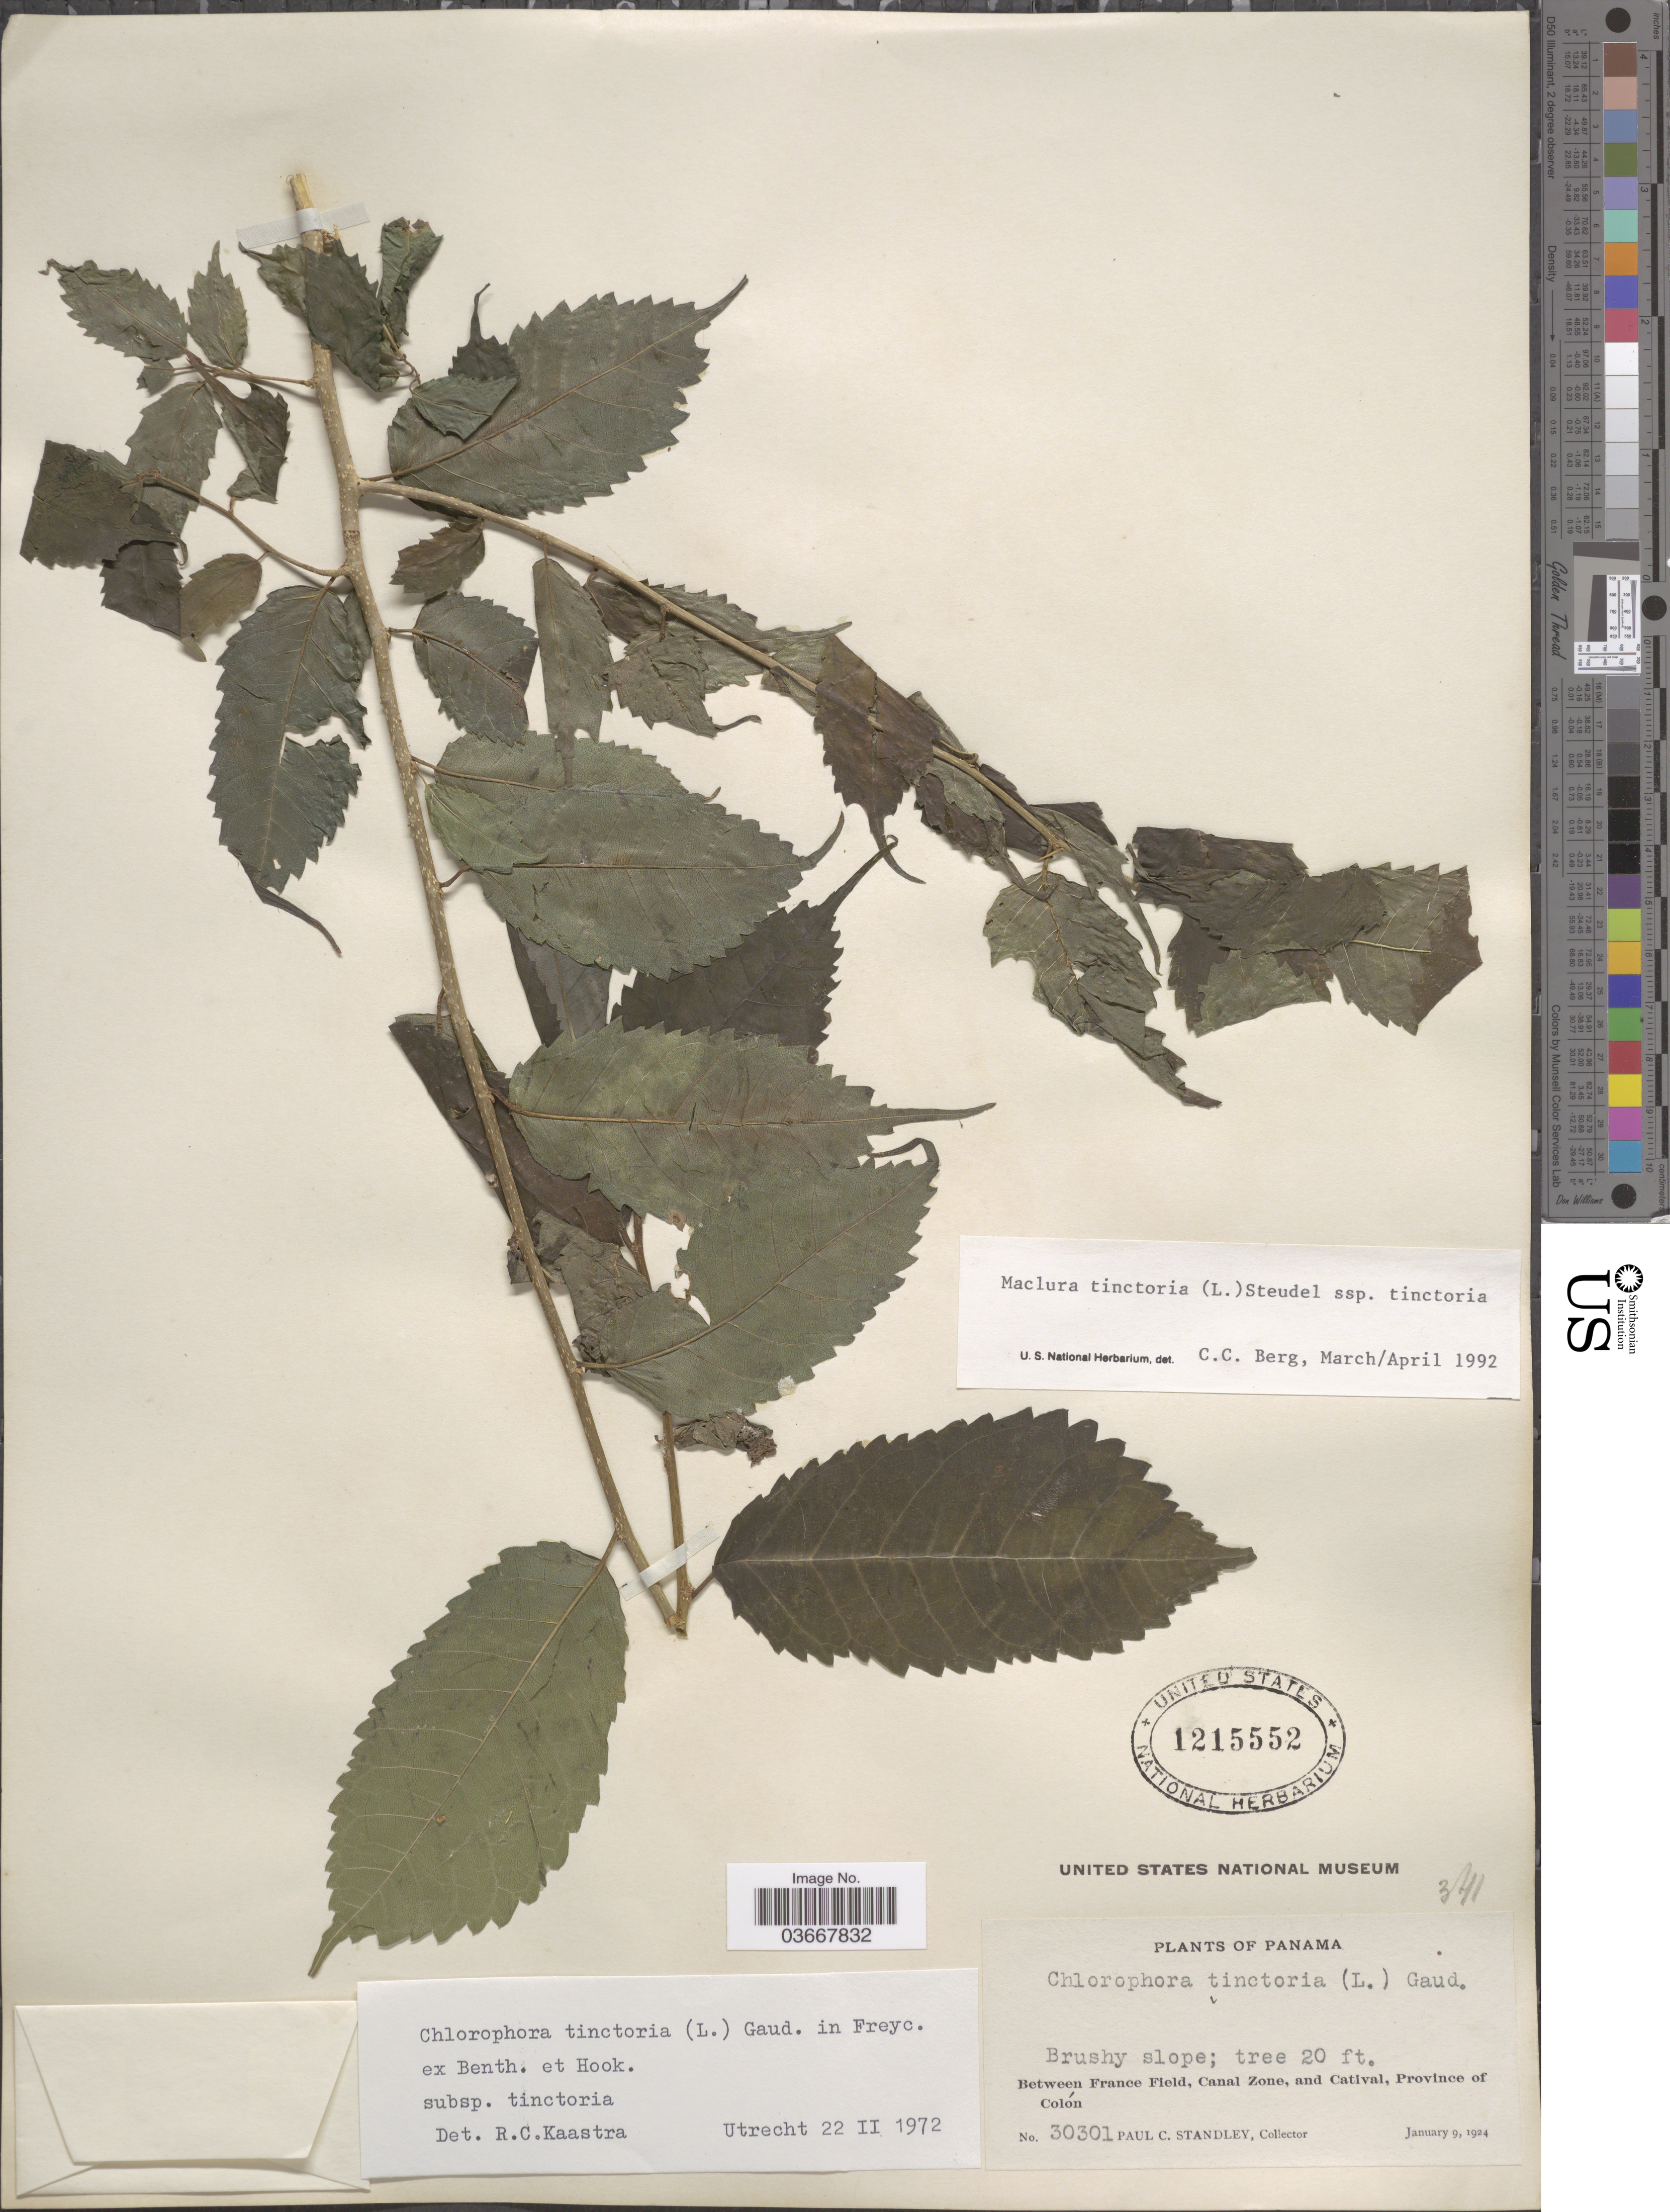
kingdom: Plantae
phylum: Tracheophyta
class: Magnoliopsida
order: Rosales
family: Moraceae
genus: Maclura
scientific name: Maclura tinctoria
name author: (L.) D. Don ex Steud.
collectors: P. C. Standley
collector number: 30301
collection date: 1924-01-09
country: Panama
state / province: Colón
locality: Between France Field, Canal Zone, and Catival.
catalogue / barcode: US 1215552